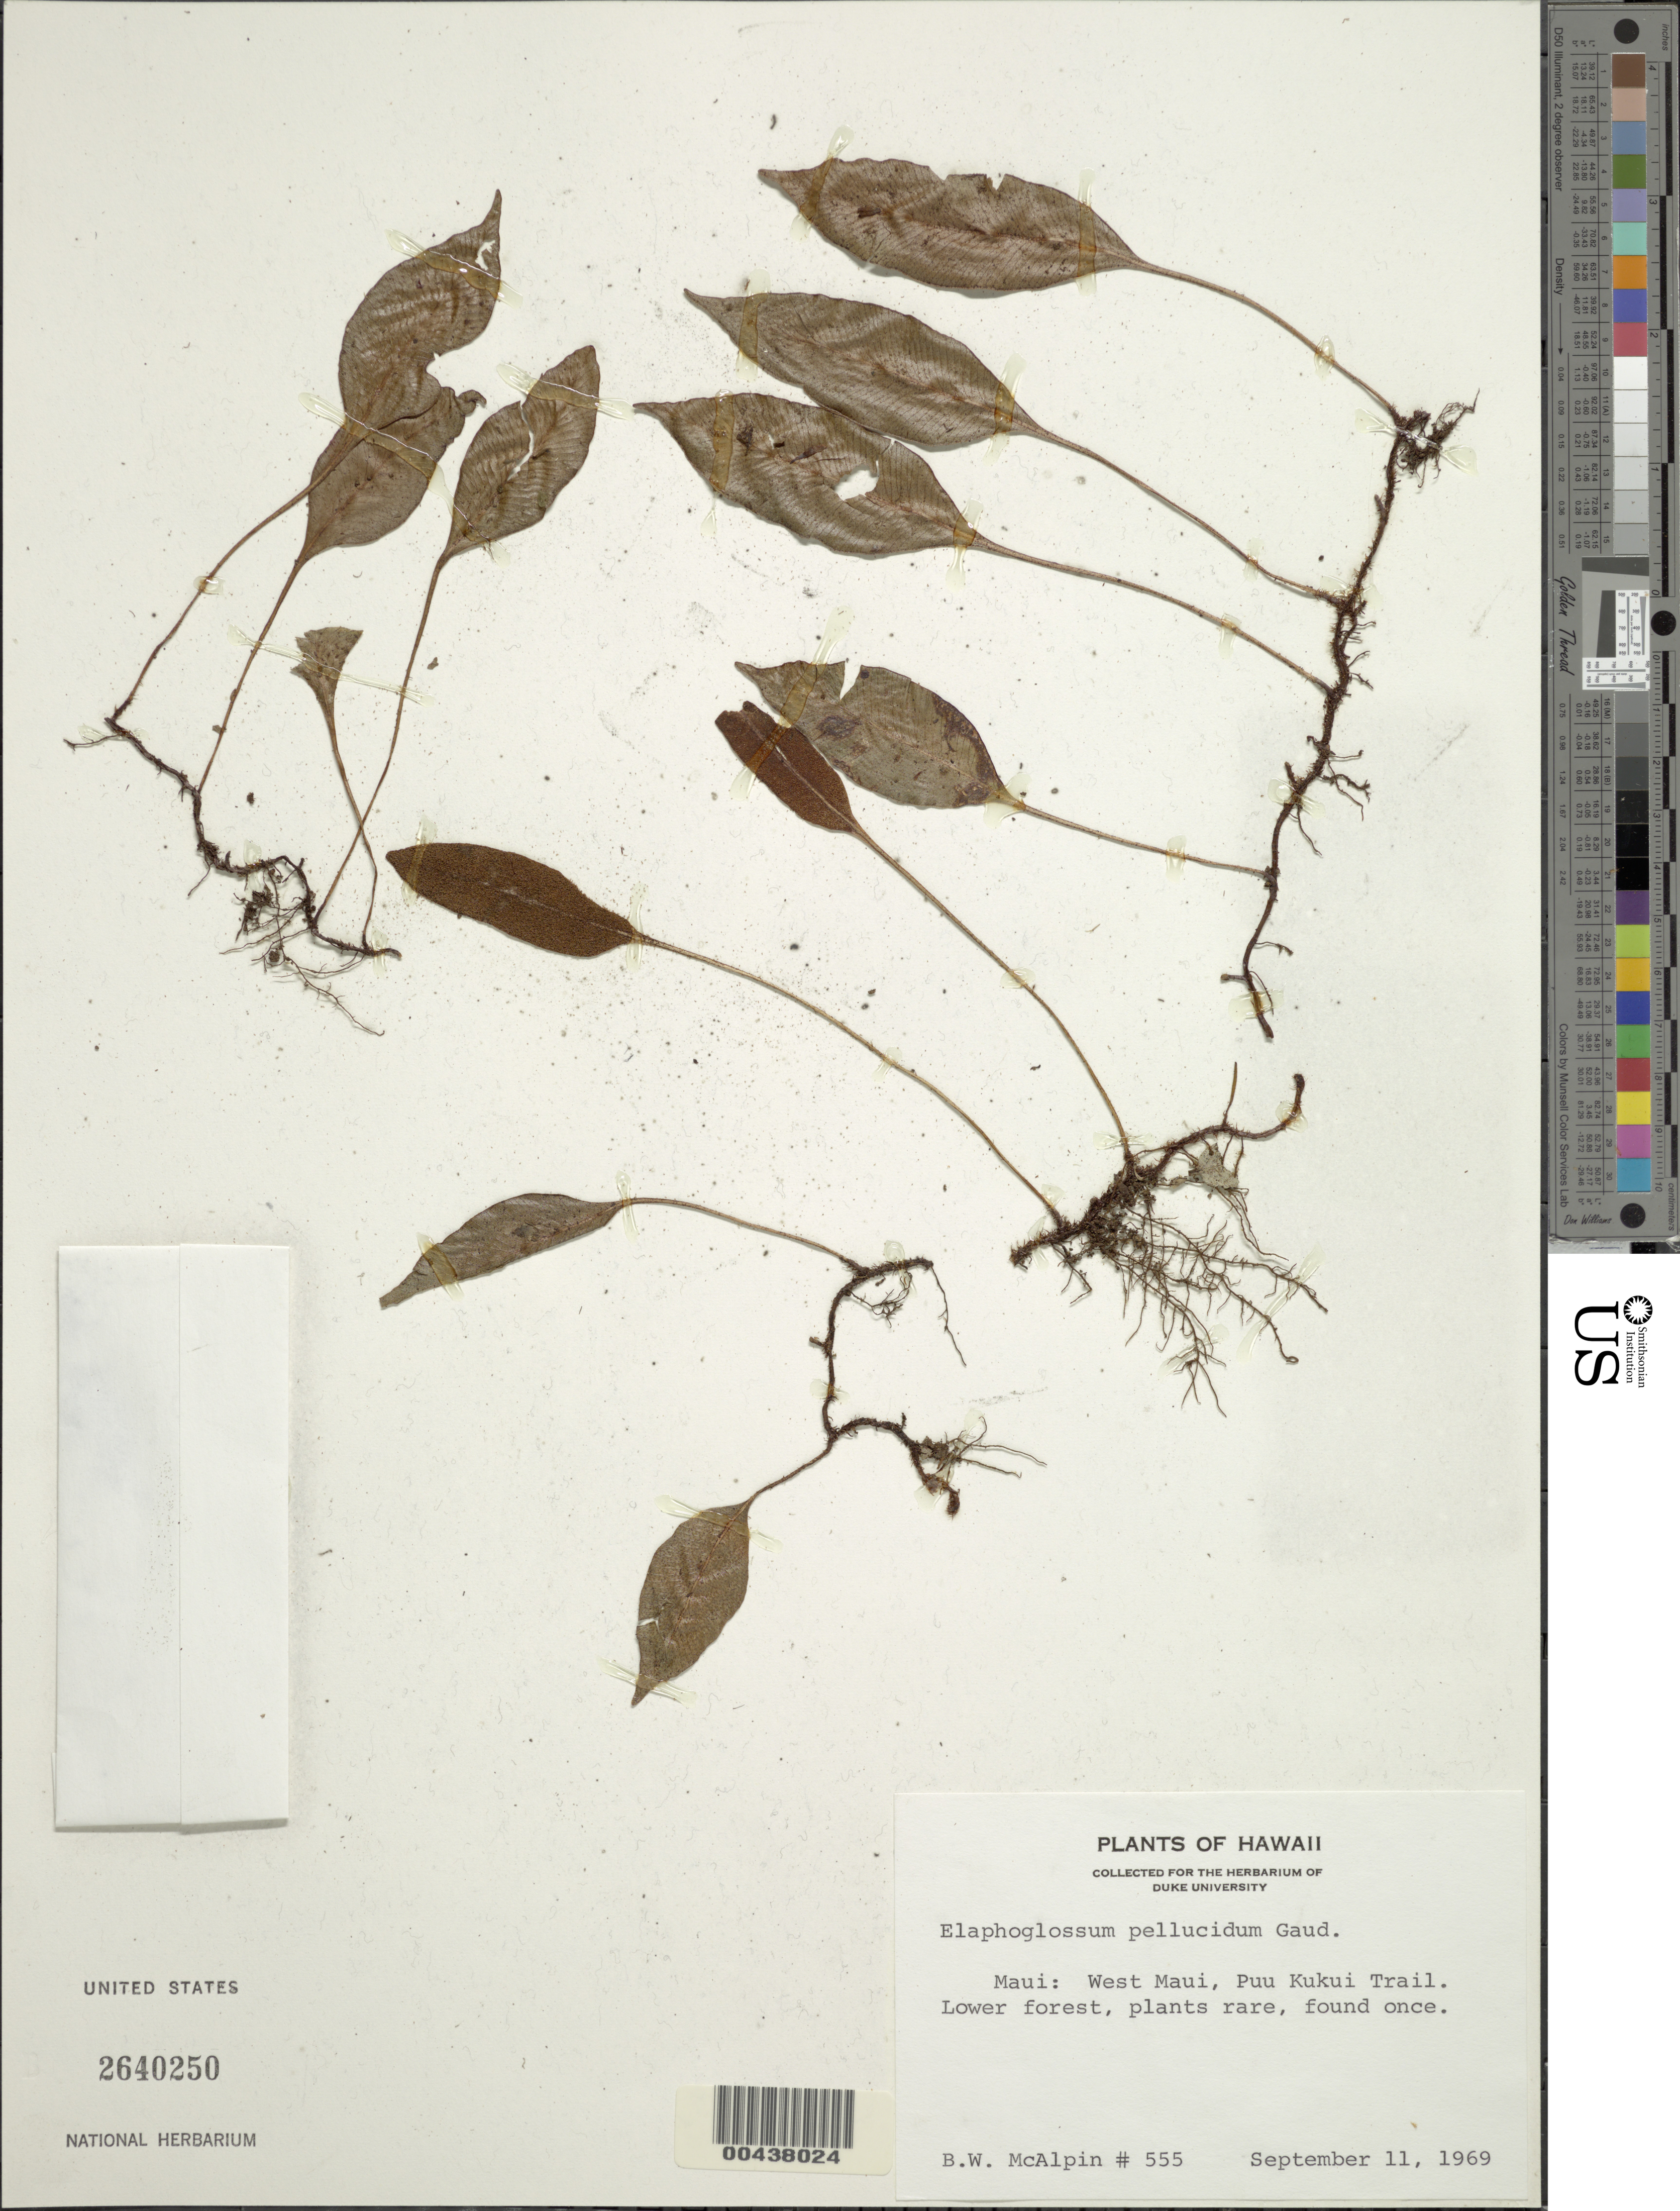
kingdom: Plantae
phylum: Tracheophyta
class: Polypodiopsida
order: Polypodiales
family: Dryopteridaceae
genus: Elaphoglossum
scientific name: Elaphoglossum pellucidum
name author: Gaudich.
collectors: B. McAlpine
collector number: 555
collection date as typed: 11 Sep 1969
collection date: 1969-09-11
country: United States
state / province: Hawaii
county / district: Maui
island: Maui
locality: W Maui, Puu Kukui Trail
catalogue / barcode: US 2640250